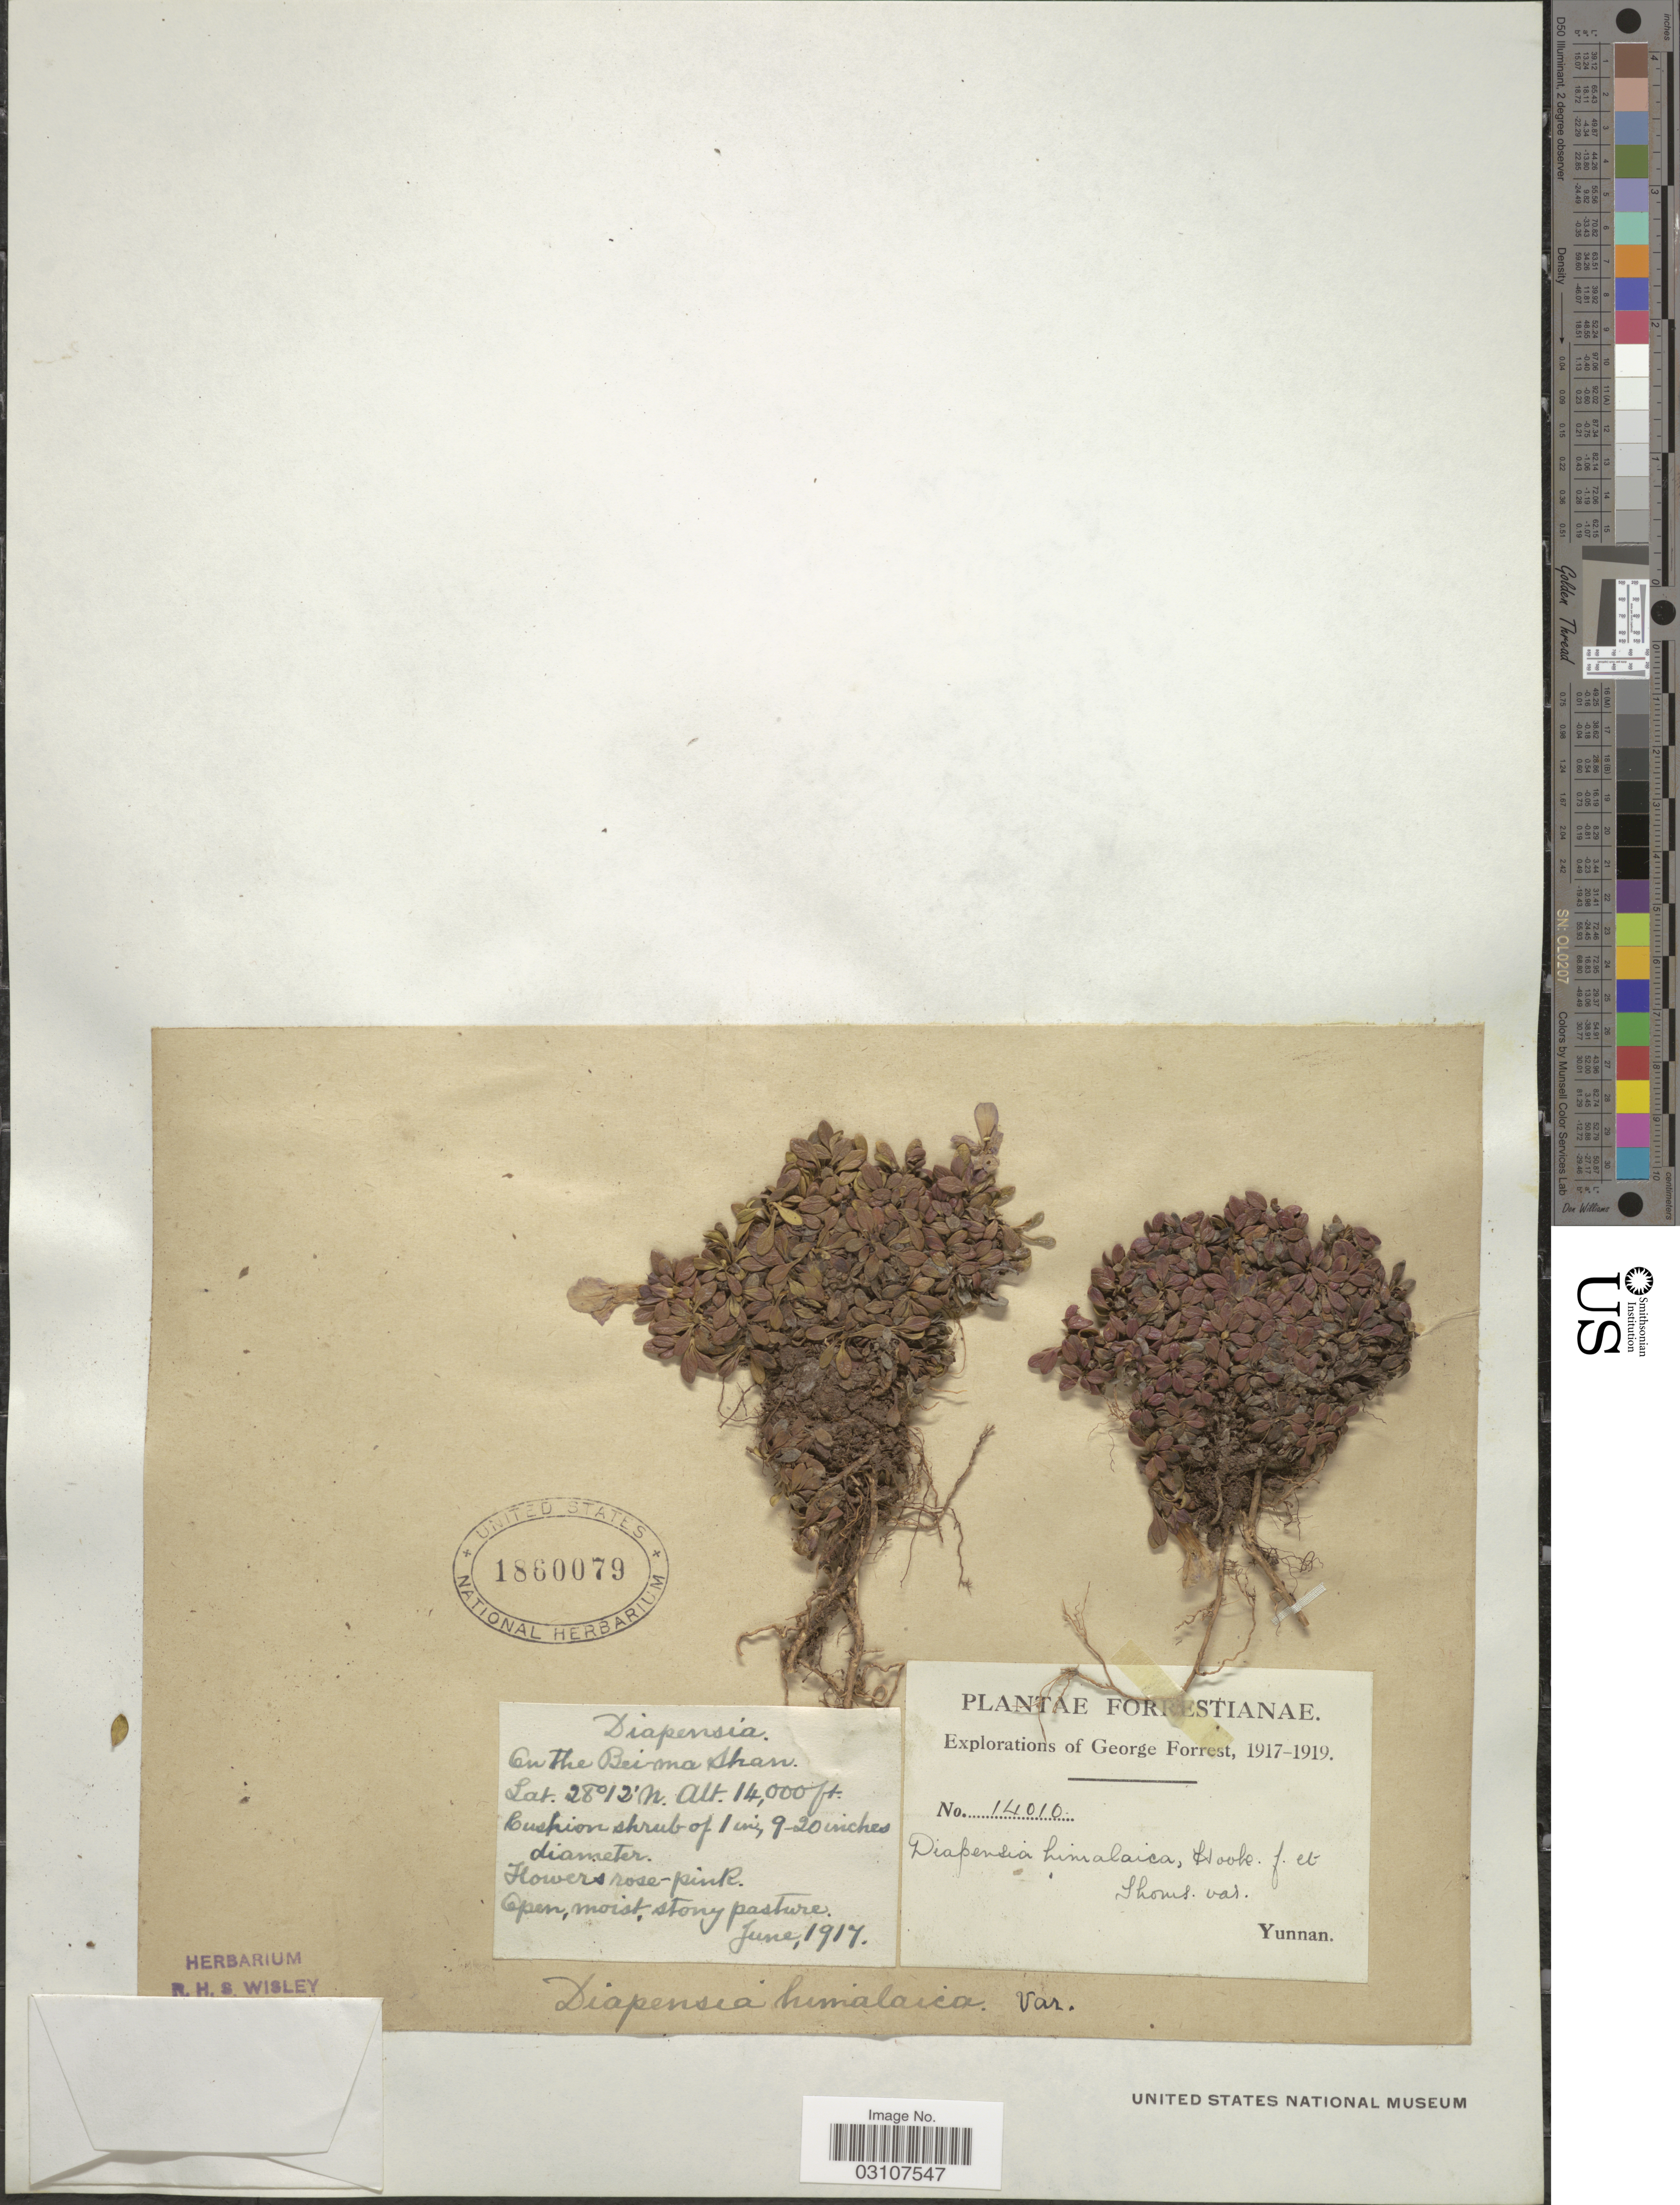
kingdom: Plantae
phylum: Tracheophyta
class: Magnoliopsida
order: Ericales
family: Diapensiaceae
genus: Diapensia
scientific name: Diapensia himalaica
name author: Hook. f. & Thomson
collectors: G. Forrest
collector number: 14010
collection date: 1917-06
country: China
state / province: Yunnan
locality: On the Bei-ma Shan.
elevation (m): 4267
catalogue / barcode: US 1860079